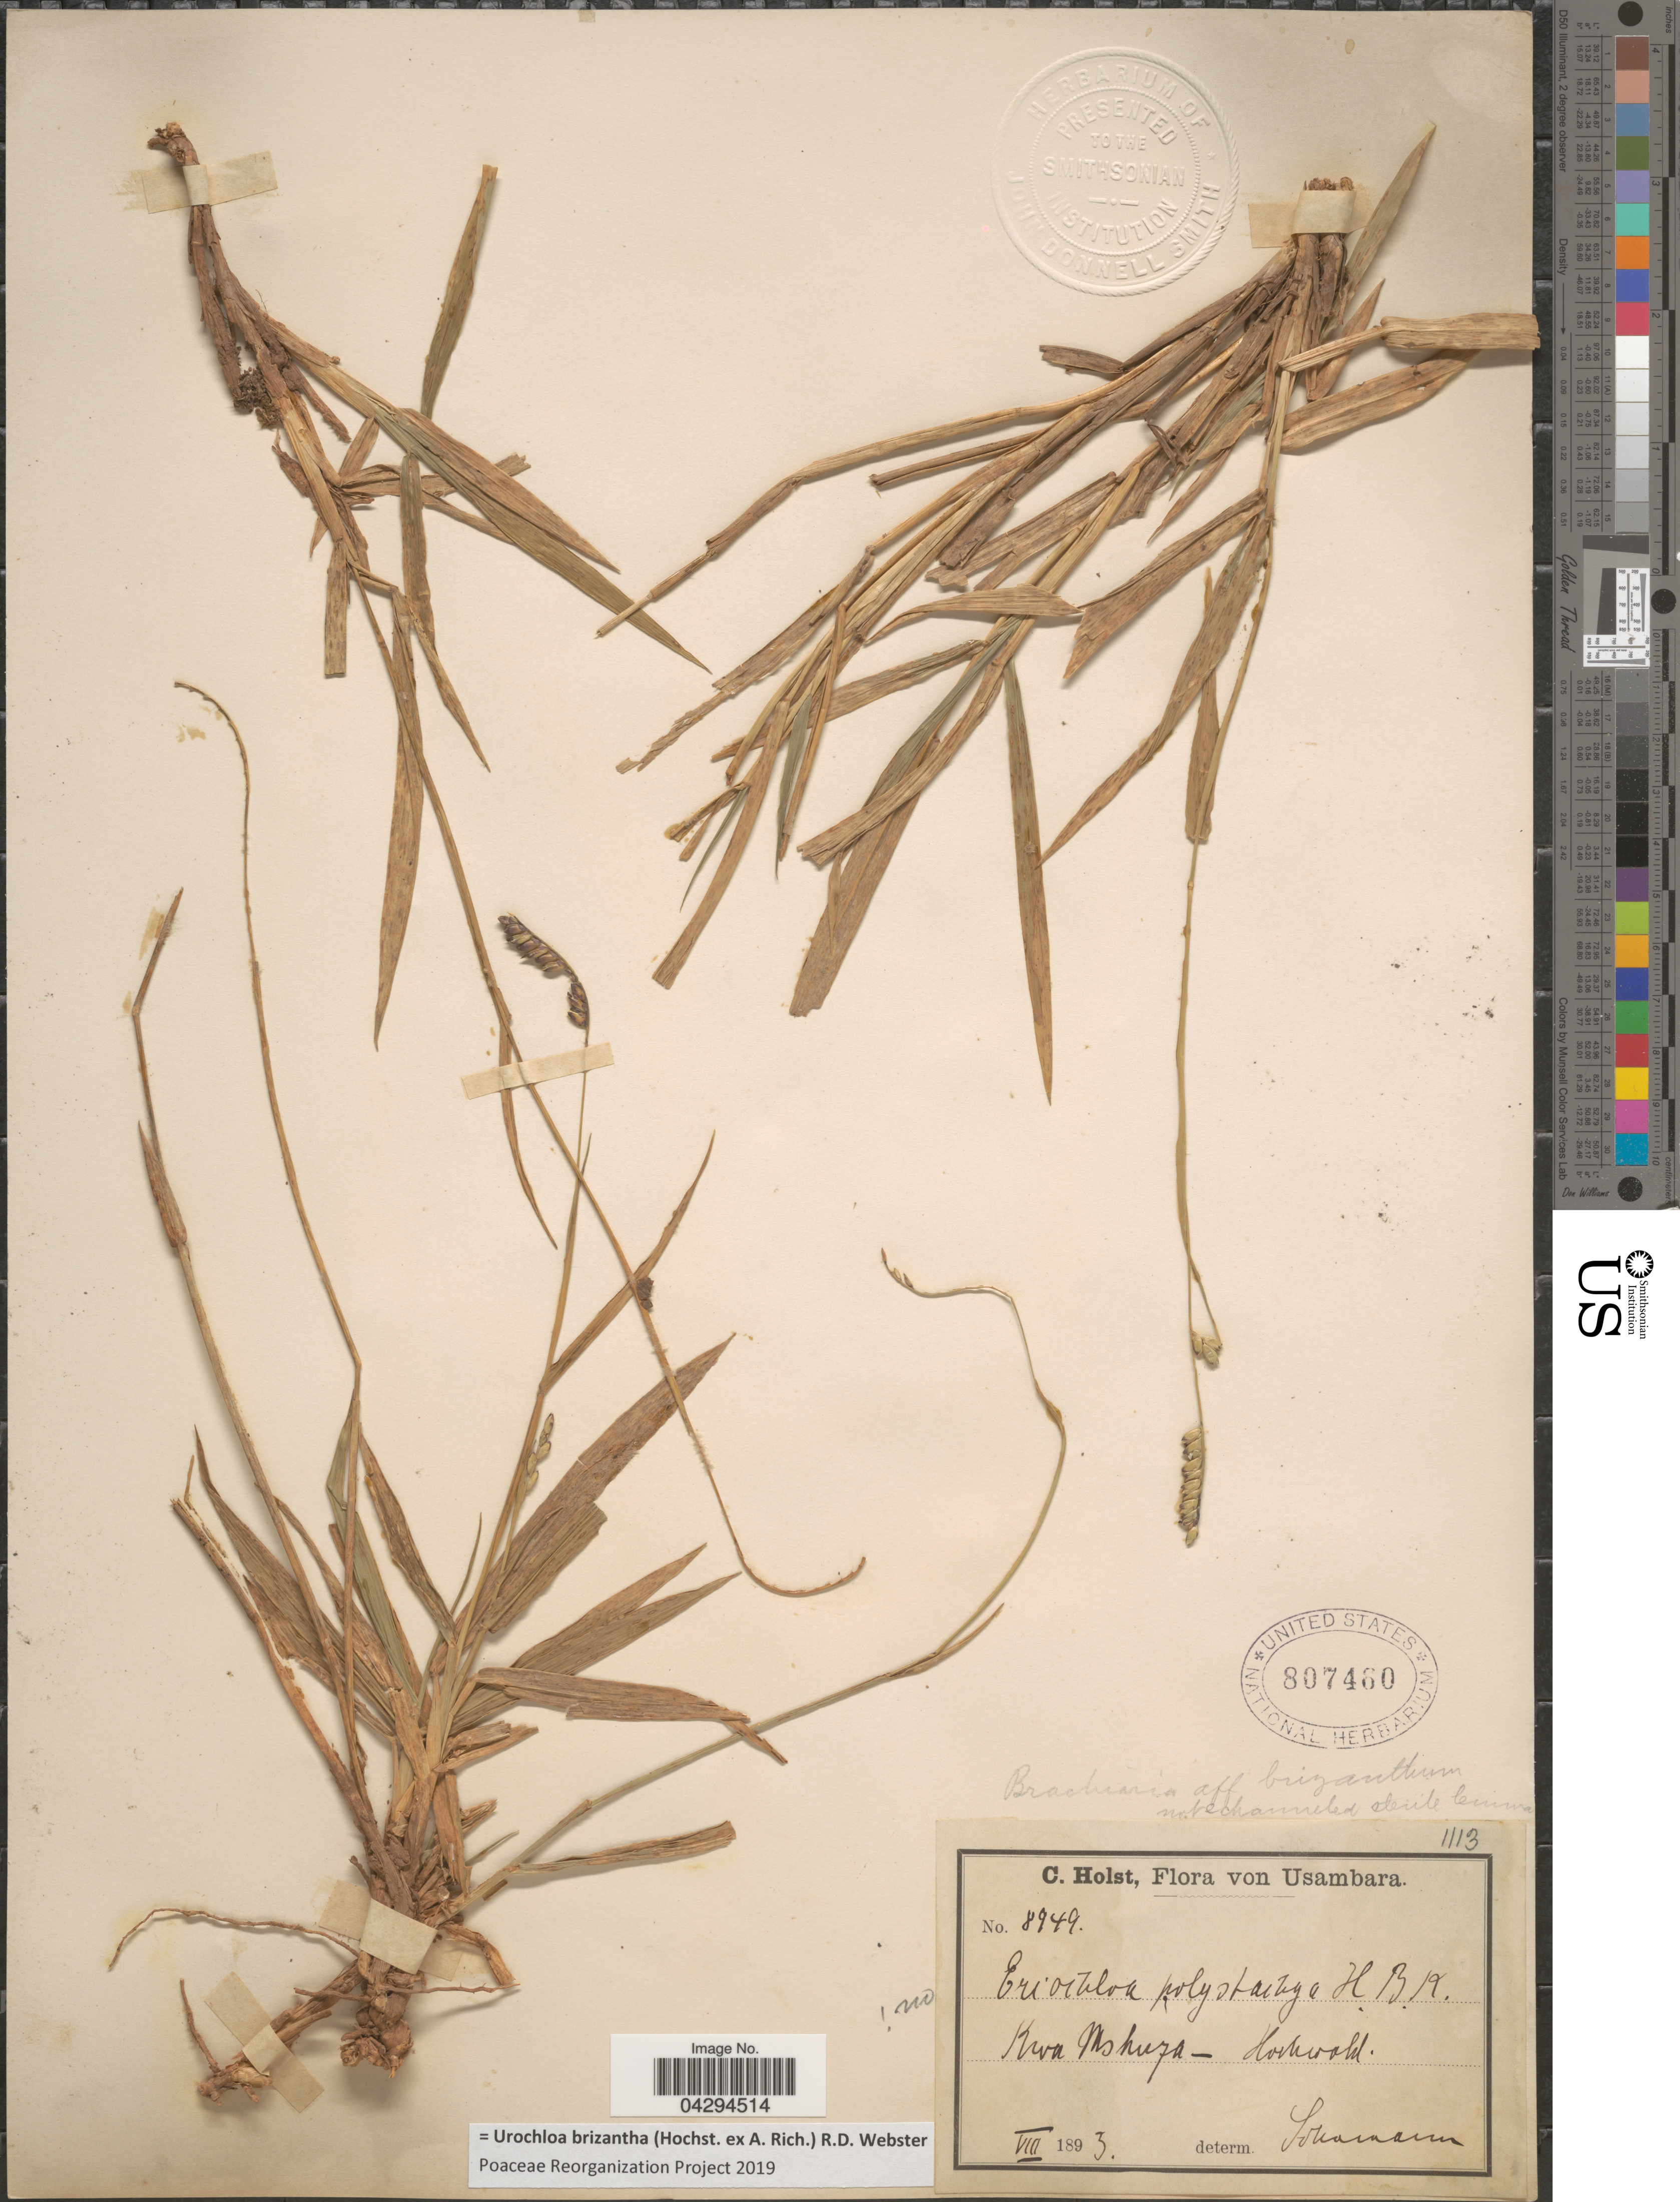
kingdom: Plantae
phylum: Tracheophyta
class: Liliopsida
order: Poales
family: Poaceae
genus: Urochloa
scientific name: Urochloa brizantha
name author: (Hochst. ex A. Rich.) R.D. Webster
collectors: C. H. Holst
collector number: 8949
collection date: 1893-08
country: Tanzania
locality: Usambara. Kwa Mshuza.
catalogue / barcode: US 807460